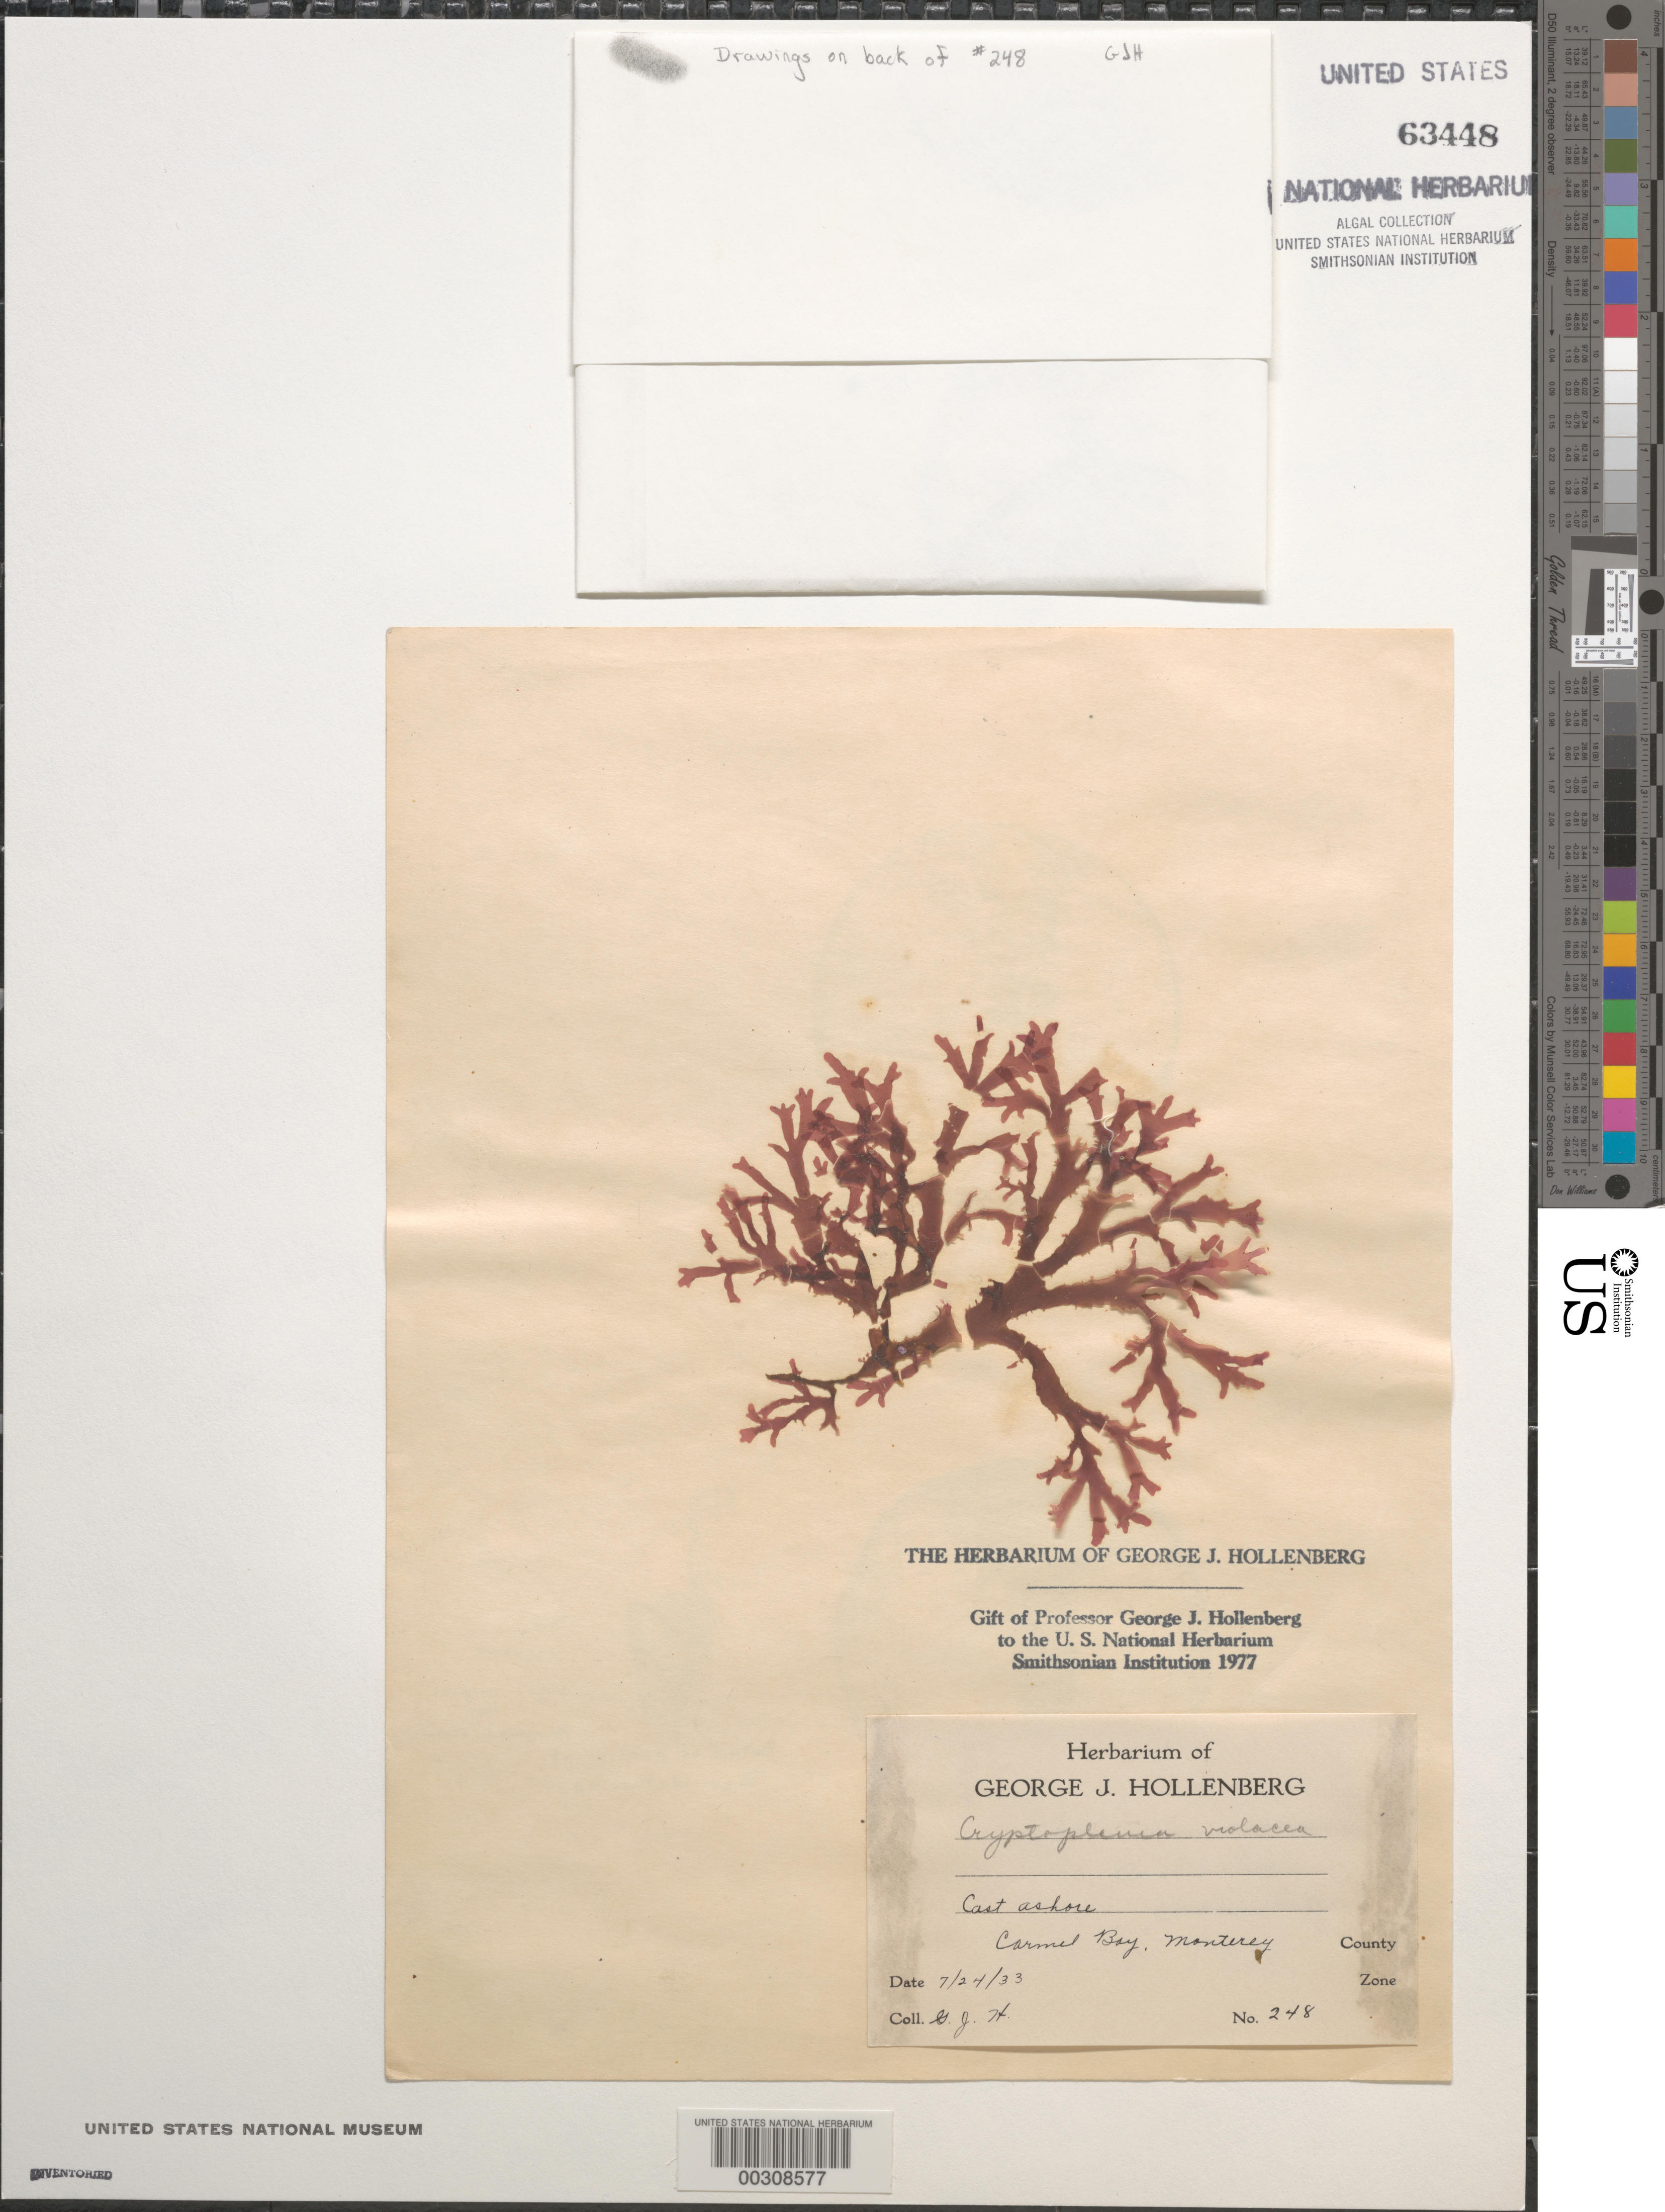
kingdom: Plantae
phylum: Rhodophyta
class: Florideophyceae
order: Ceramiales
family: Delesseriaceae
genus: Cryptopleura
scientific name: Cryptopleura violacea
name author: (J. Ag.) Kylin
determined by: Hollenberg, George J.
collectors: G. Hollenberg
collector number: GJH 248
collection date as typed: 24 Jul 1933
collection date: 1933-07-24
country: United States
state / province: California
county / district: Monterey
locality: Carmel Bay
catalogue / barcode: US 63448